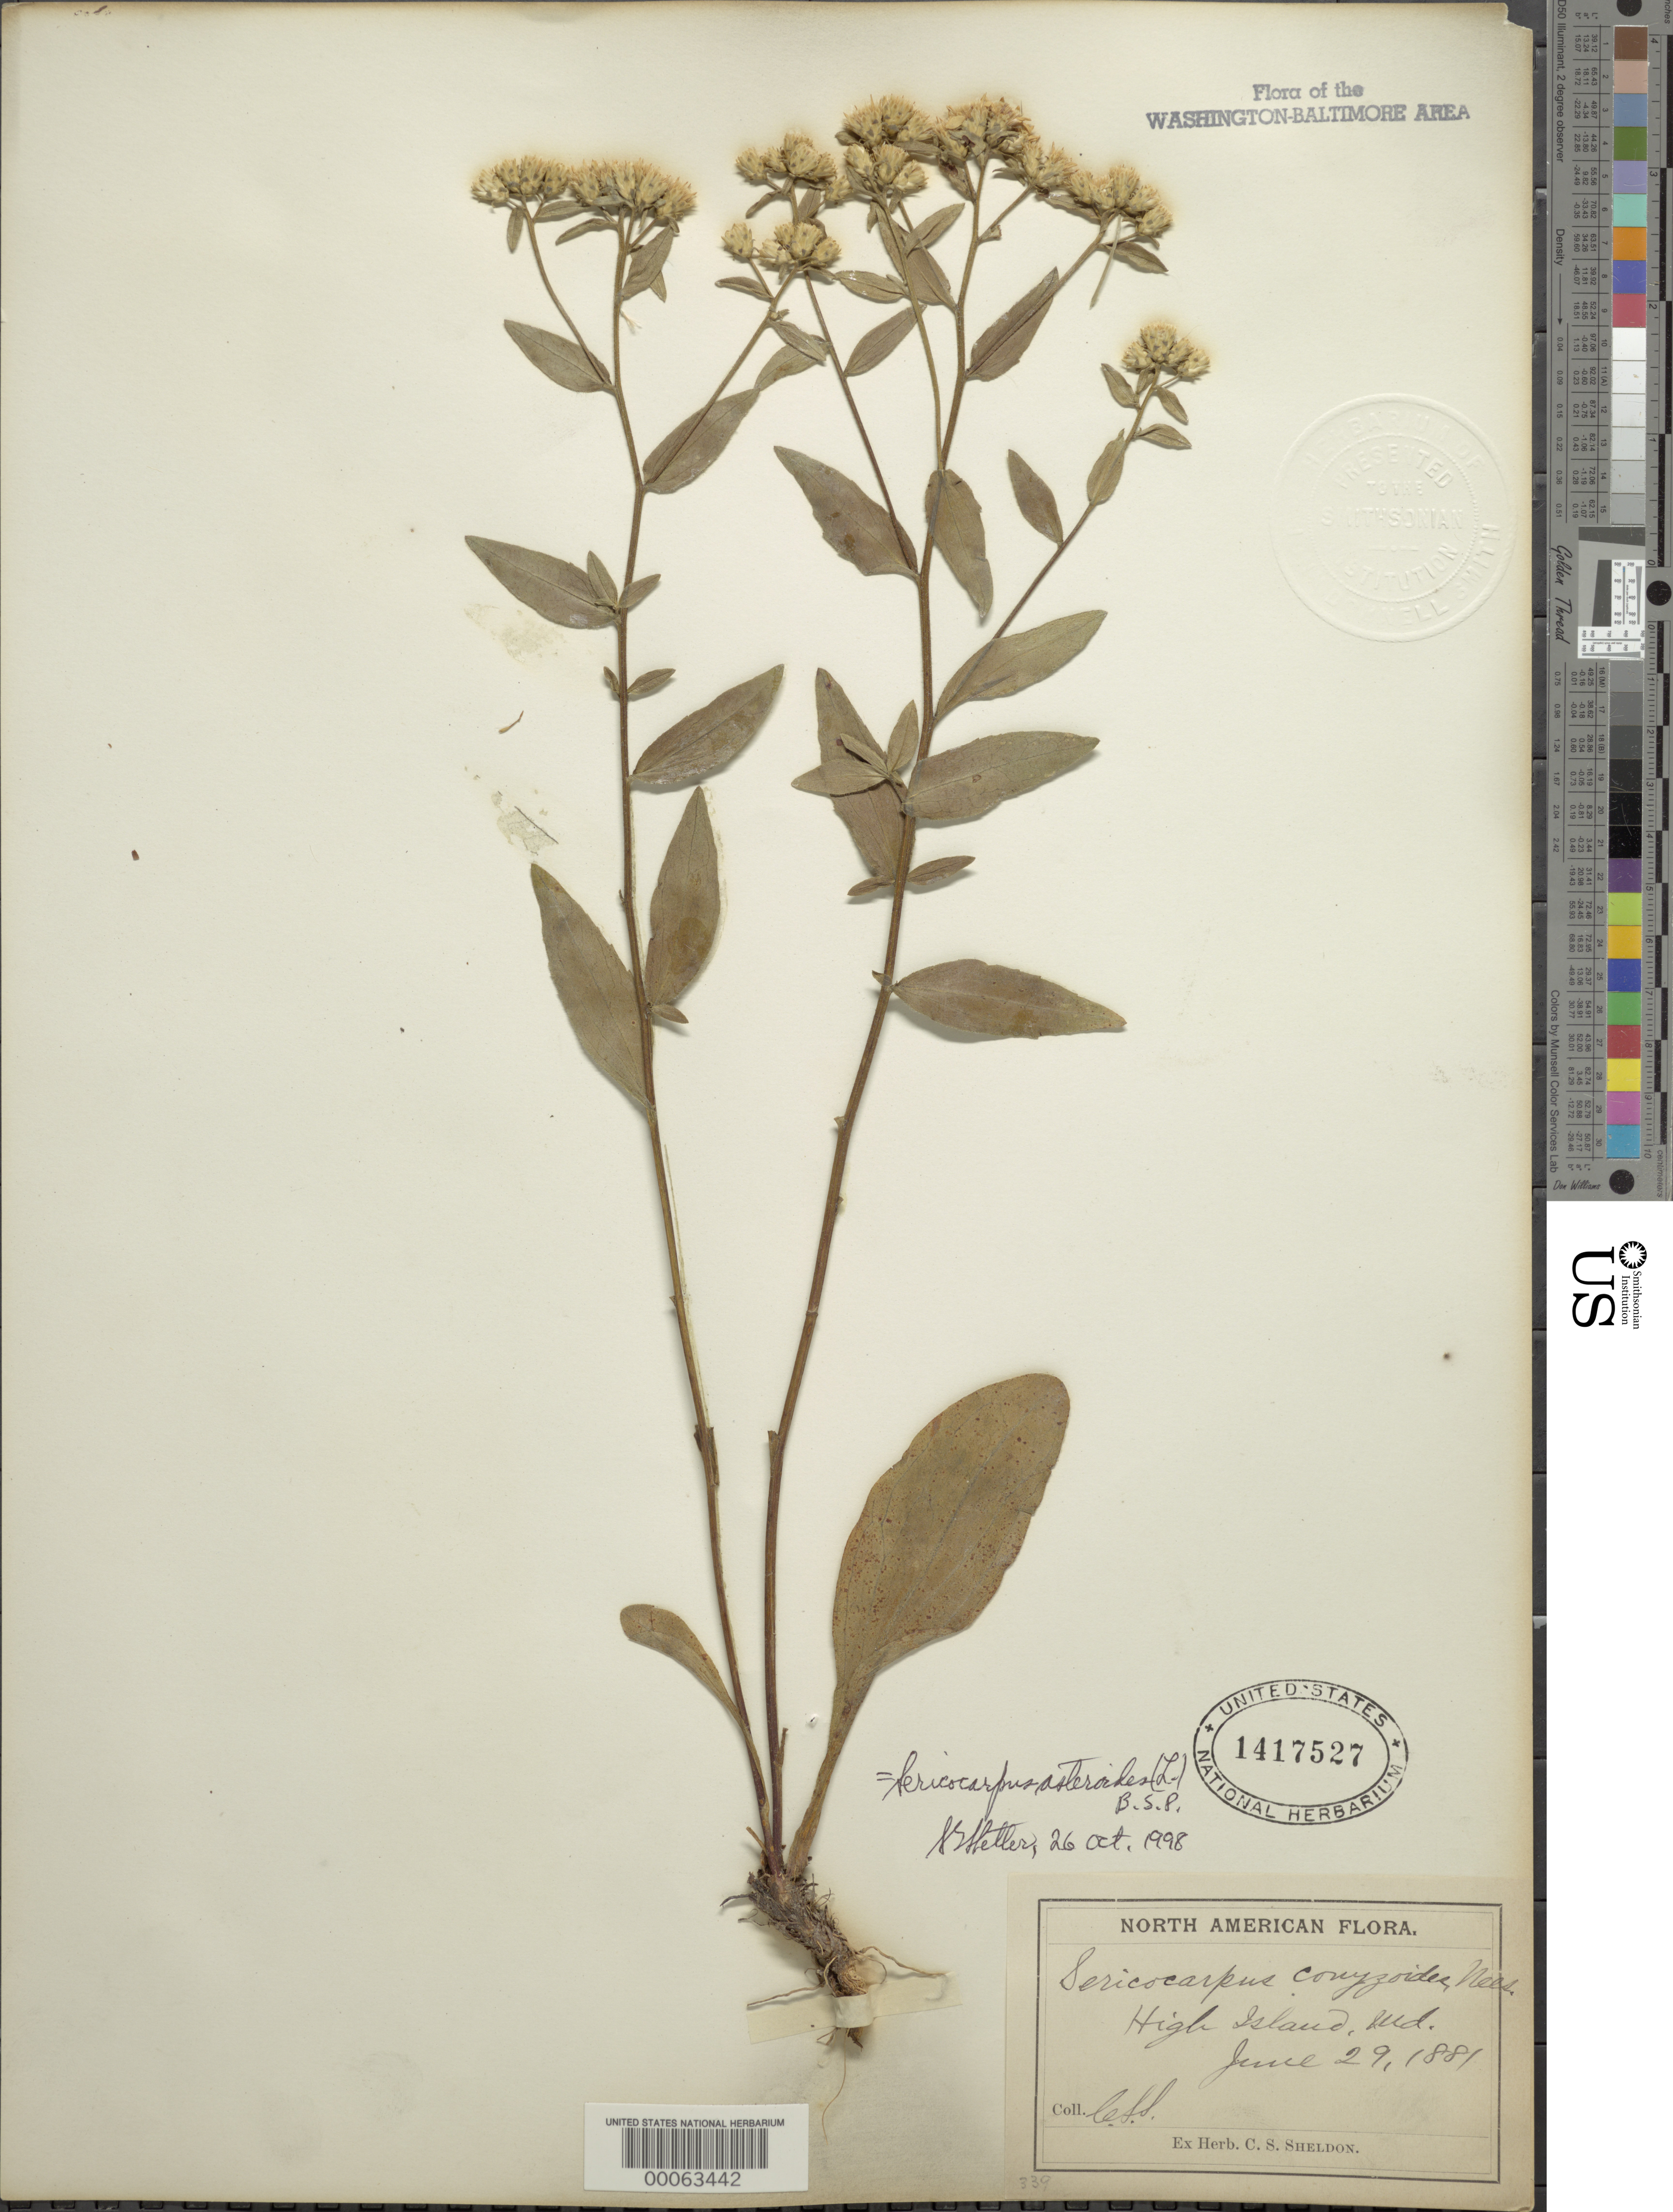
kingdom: Plantae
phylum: Tracheophyta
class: Magnoliopsida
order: Asterales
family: Asteraceae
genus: Sericocarpus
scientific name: Sericocarpus asteroides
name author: (L.) Britton, Stearns & Poggenb.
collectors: C. S. Sheldon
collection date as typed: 29 Jun 1881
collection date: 1881-06-29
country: United States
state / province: Maryland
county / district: Montgomery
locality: High Island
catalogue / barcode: US 1417527